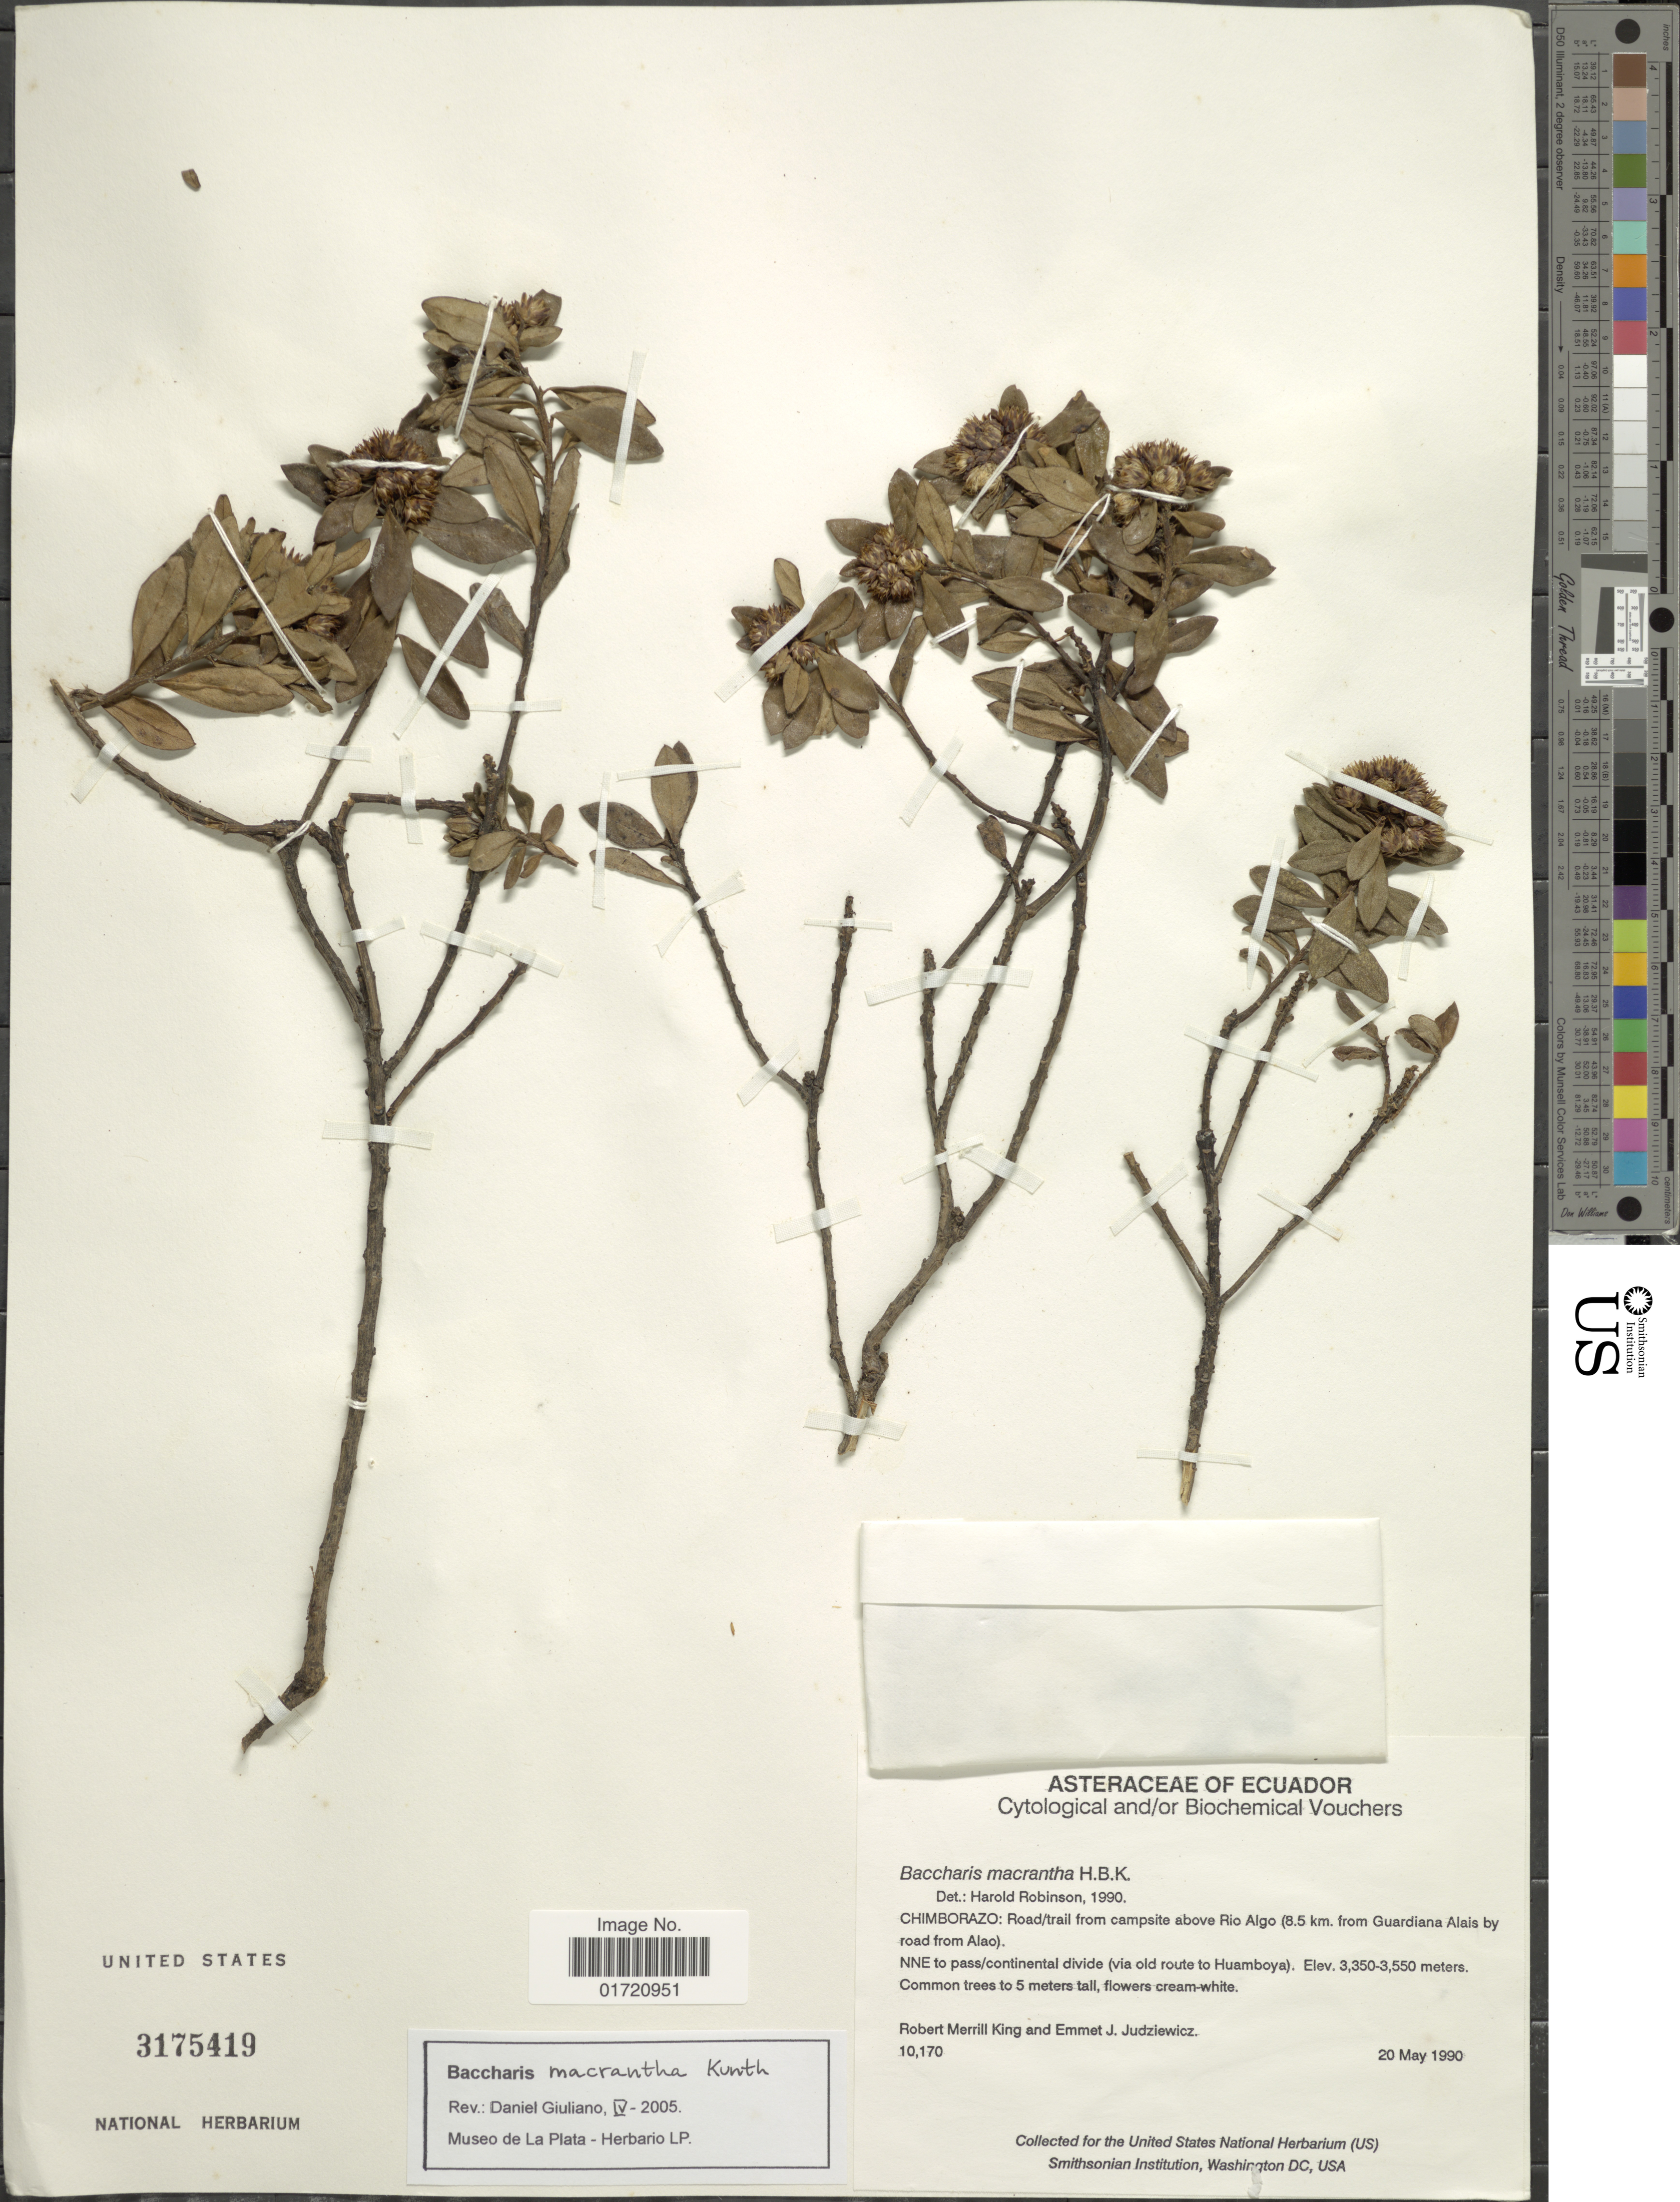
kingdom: Plantae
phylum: Tracheophyta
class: Magnoliopsida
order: Asterales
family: Asteraceae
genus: Baccharis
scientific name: Baccharis macrantha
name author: Kunth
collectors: R. M. King & E. J. Judziewicz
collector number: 10170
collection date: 1990-04-20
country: Ecuador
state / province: Chimborazo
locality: Road/trail from campsite above Rio Algo (8.5 km from Guradiana Alais by road from Alao)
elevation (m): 3350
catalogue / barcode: US 3175419